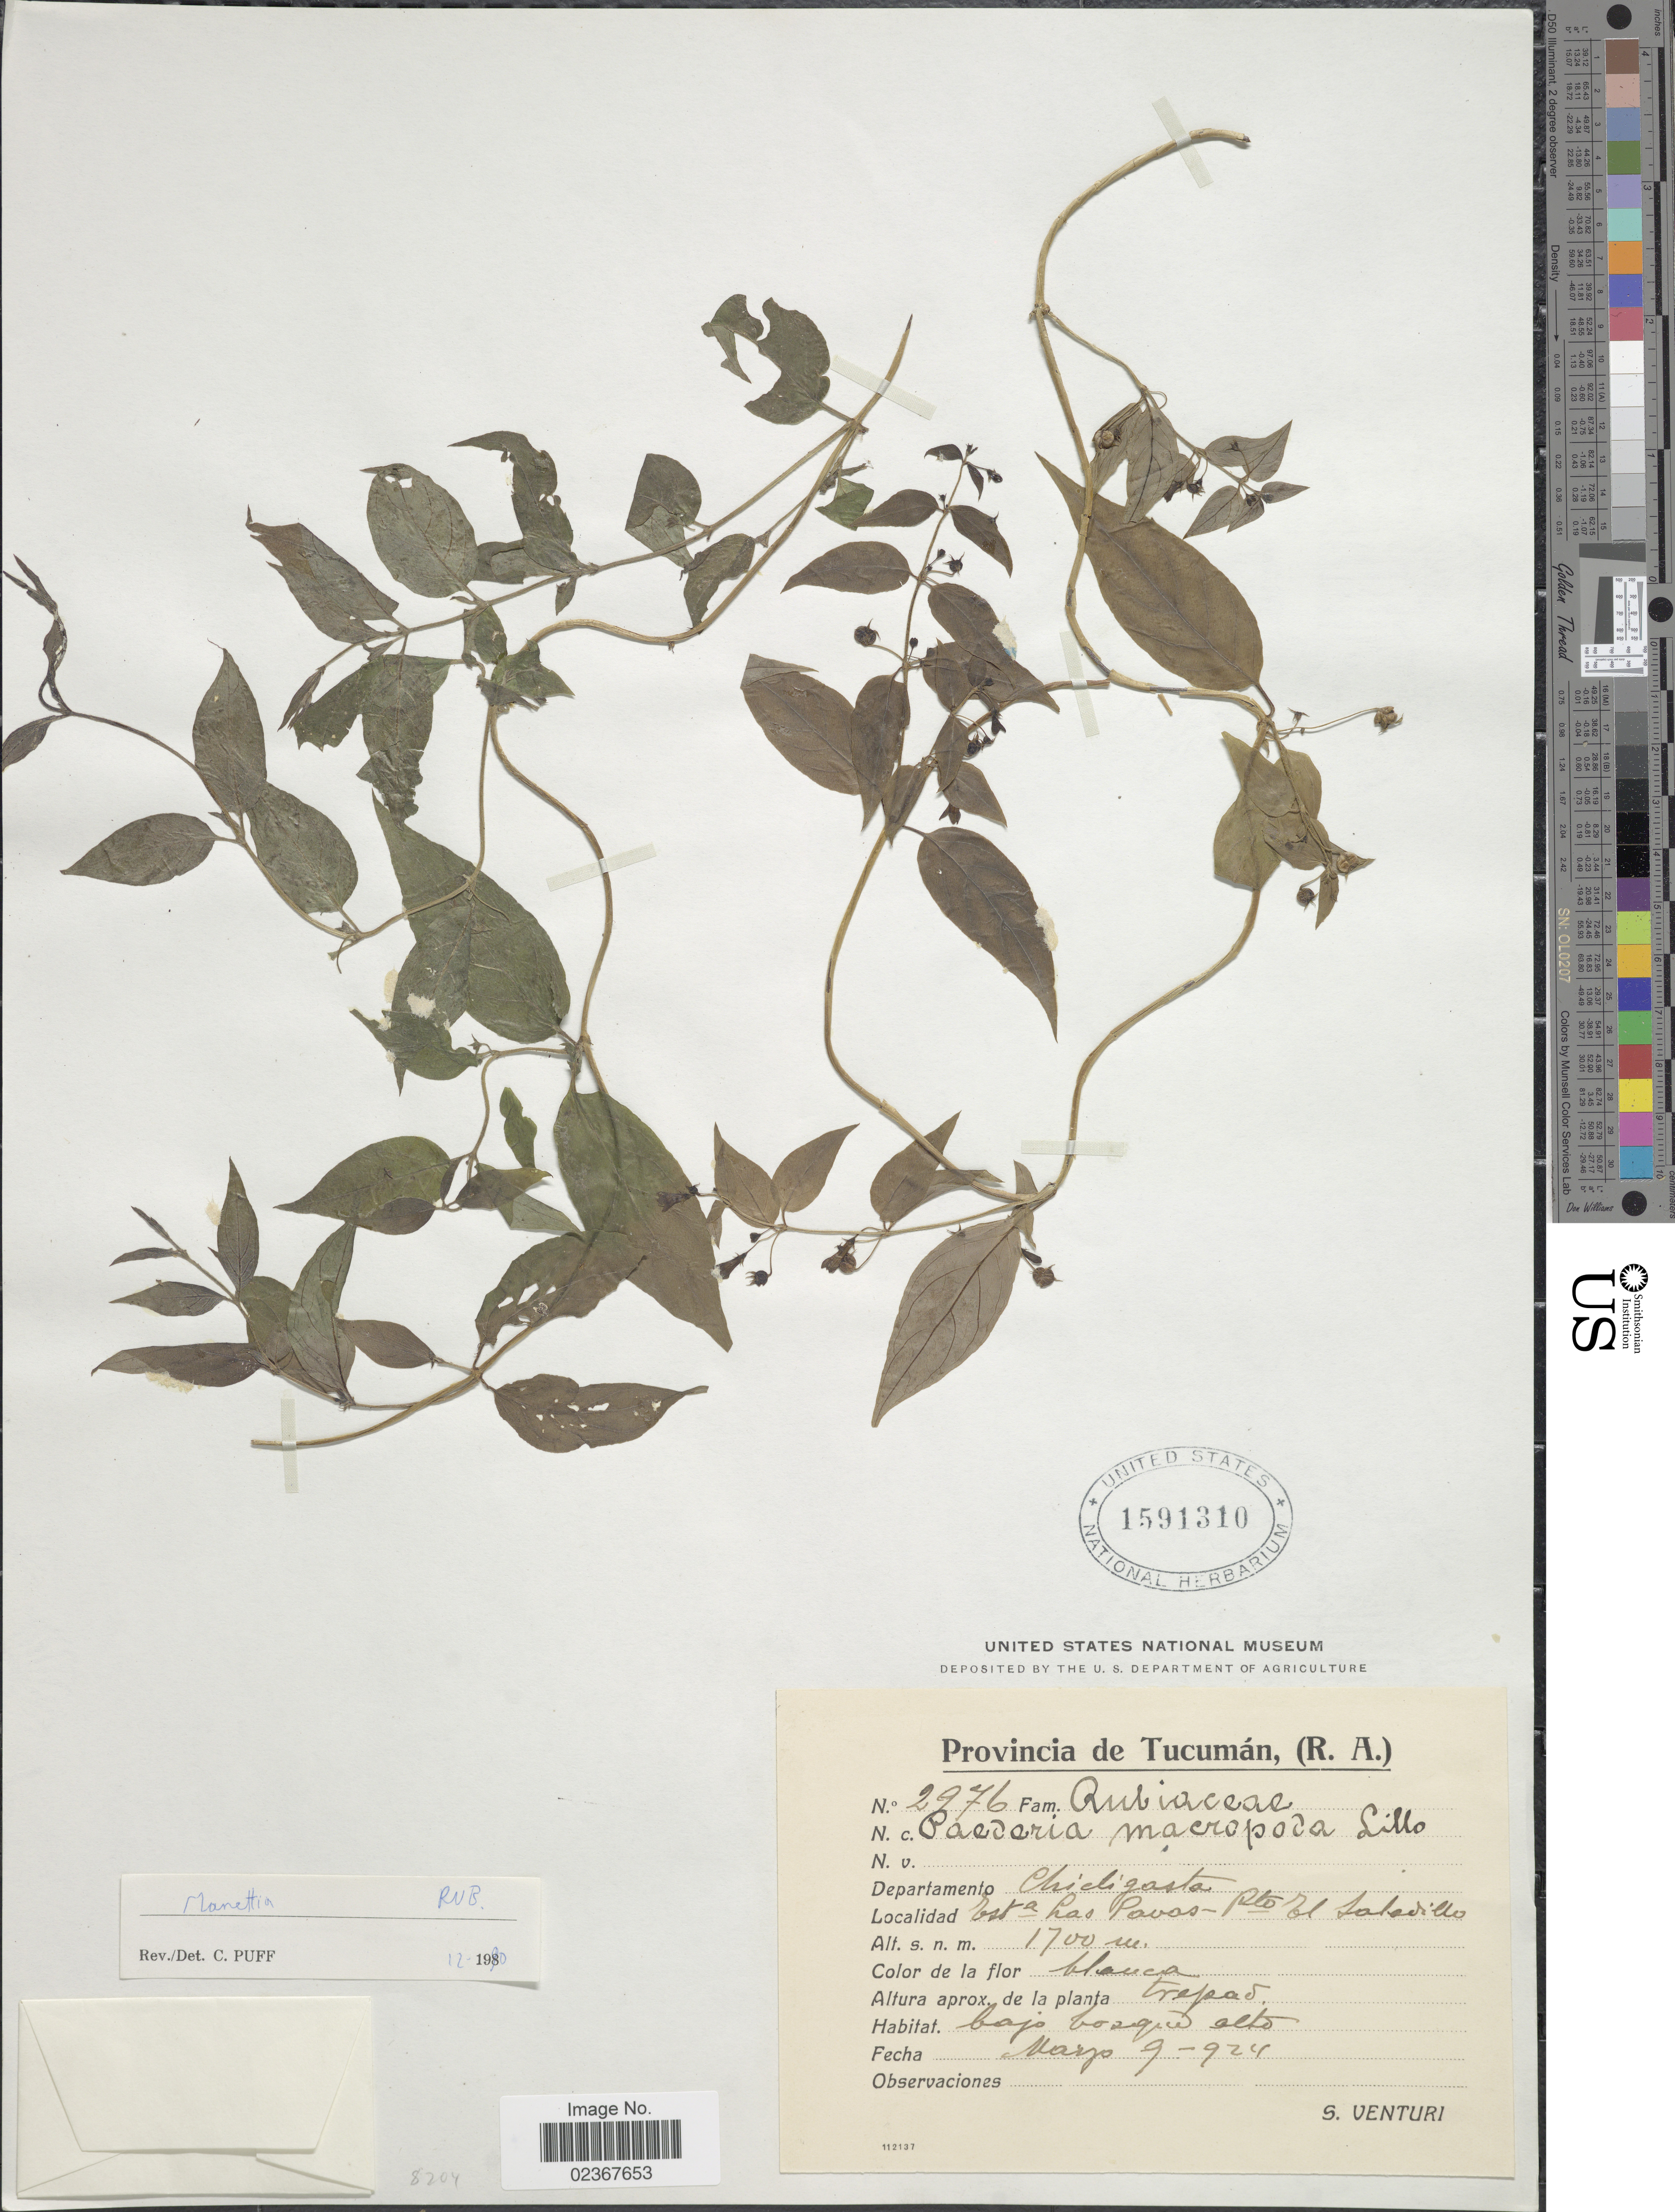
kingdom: Plantae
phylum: Tracheophyta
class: Magnoliopsida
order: Gentianales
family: Rubiaceae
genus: Manettia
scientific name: Manettia sp.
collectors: S. Venturi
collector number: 2976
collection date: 1924-03-09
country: Argentina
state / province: Tucuman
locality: Provincia de Tucuman, (R.A.), Departamento Chicligasta, Esta. Las Pavas - Pto. El Saladillo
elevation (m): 1700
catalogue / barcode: US 1591310